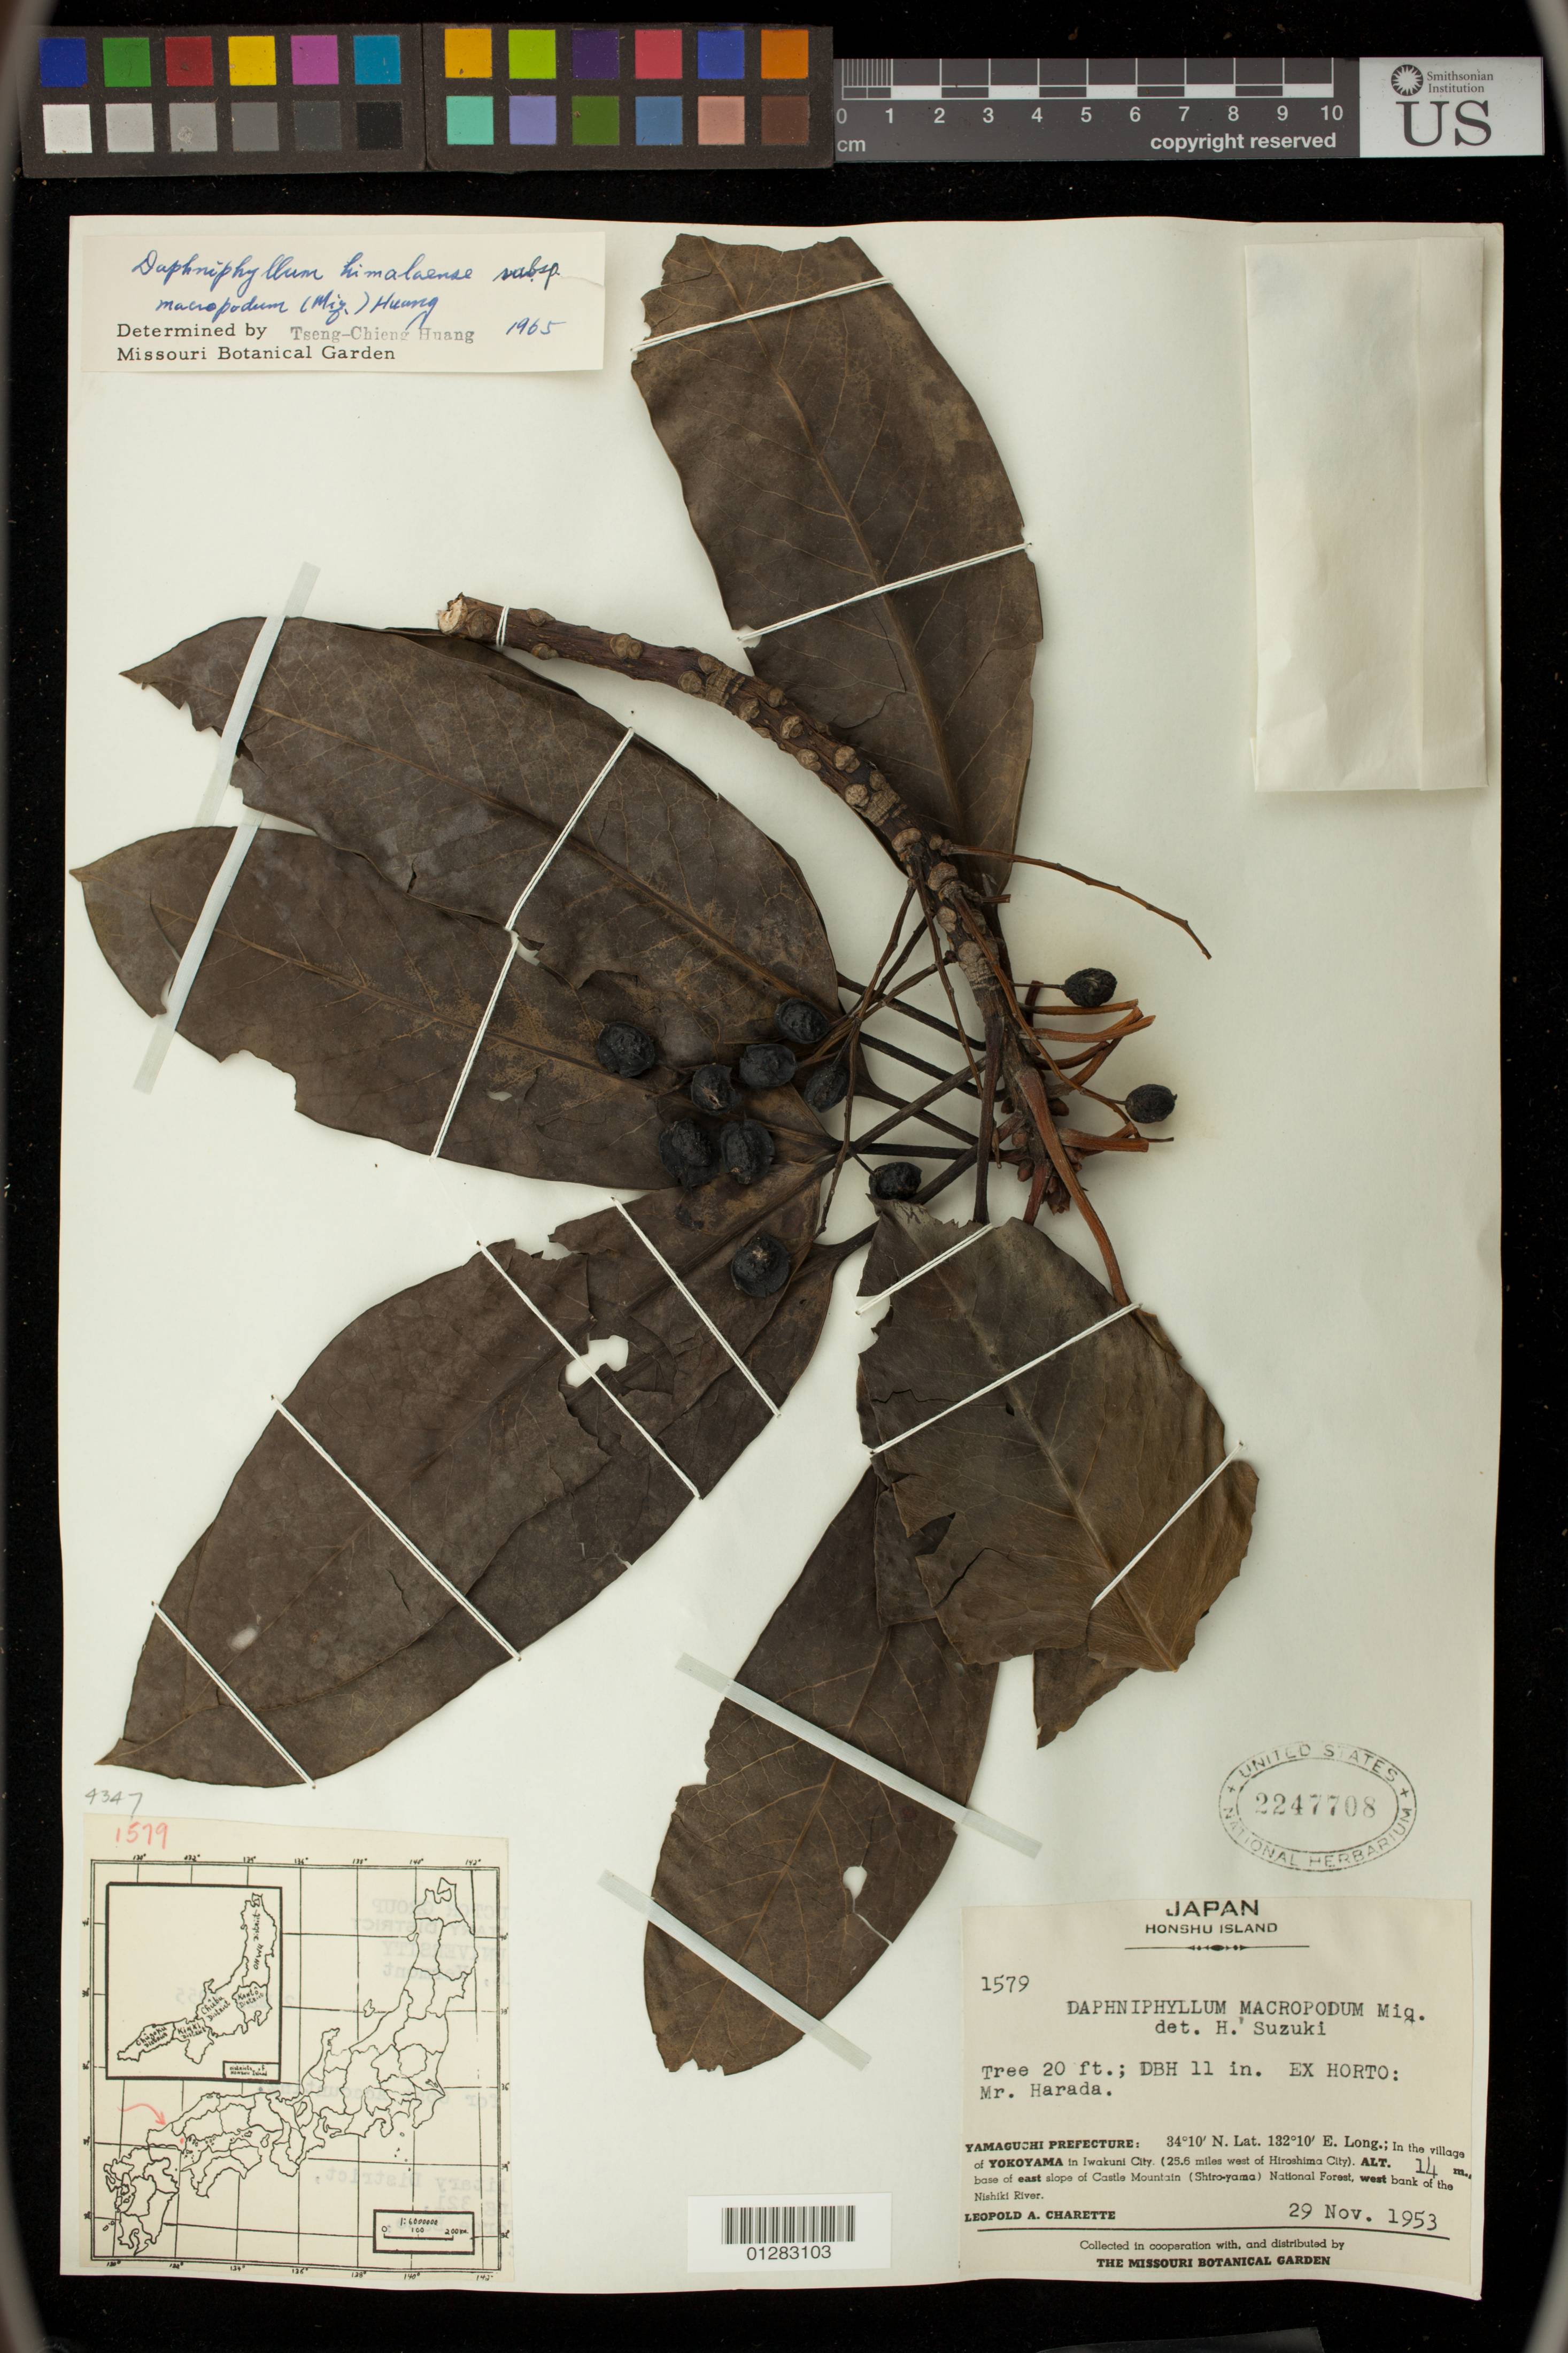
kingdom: Plantae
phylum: Tracheophyta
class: Magnoliopsida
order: Saxifragales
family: Daphniphyllaceae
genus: Daphniphyllum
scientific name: Daphniphyllum himalayense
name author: (Benth.) Müll. Arg.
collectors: L. A. Charette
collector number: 1579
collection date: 1953-11-29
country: Japan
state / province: Yamaguti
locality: Yokoyama village, Iwakuni City. Base of east slope of Castle Mountain (Shiro-yama) National Forest, west bank of the Nishki River.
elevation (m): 431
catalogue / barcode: US 2247708